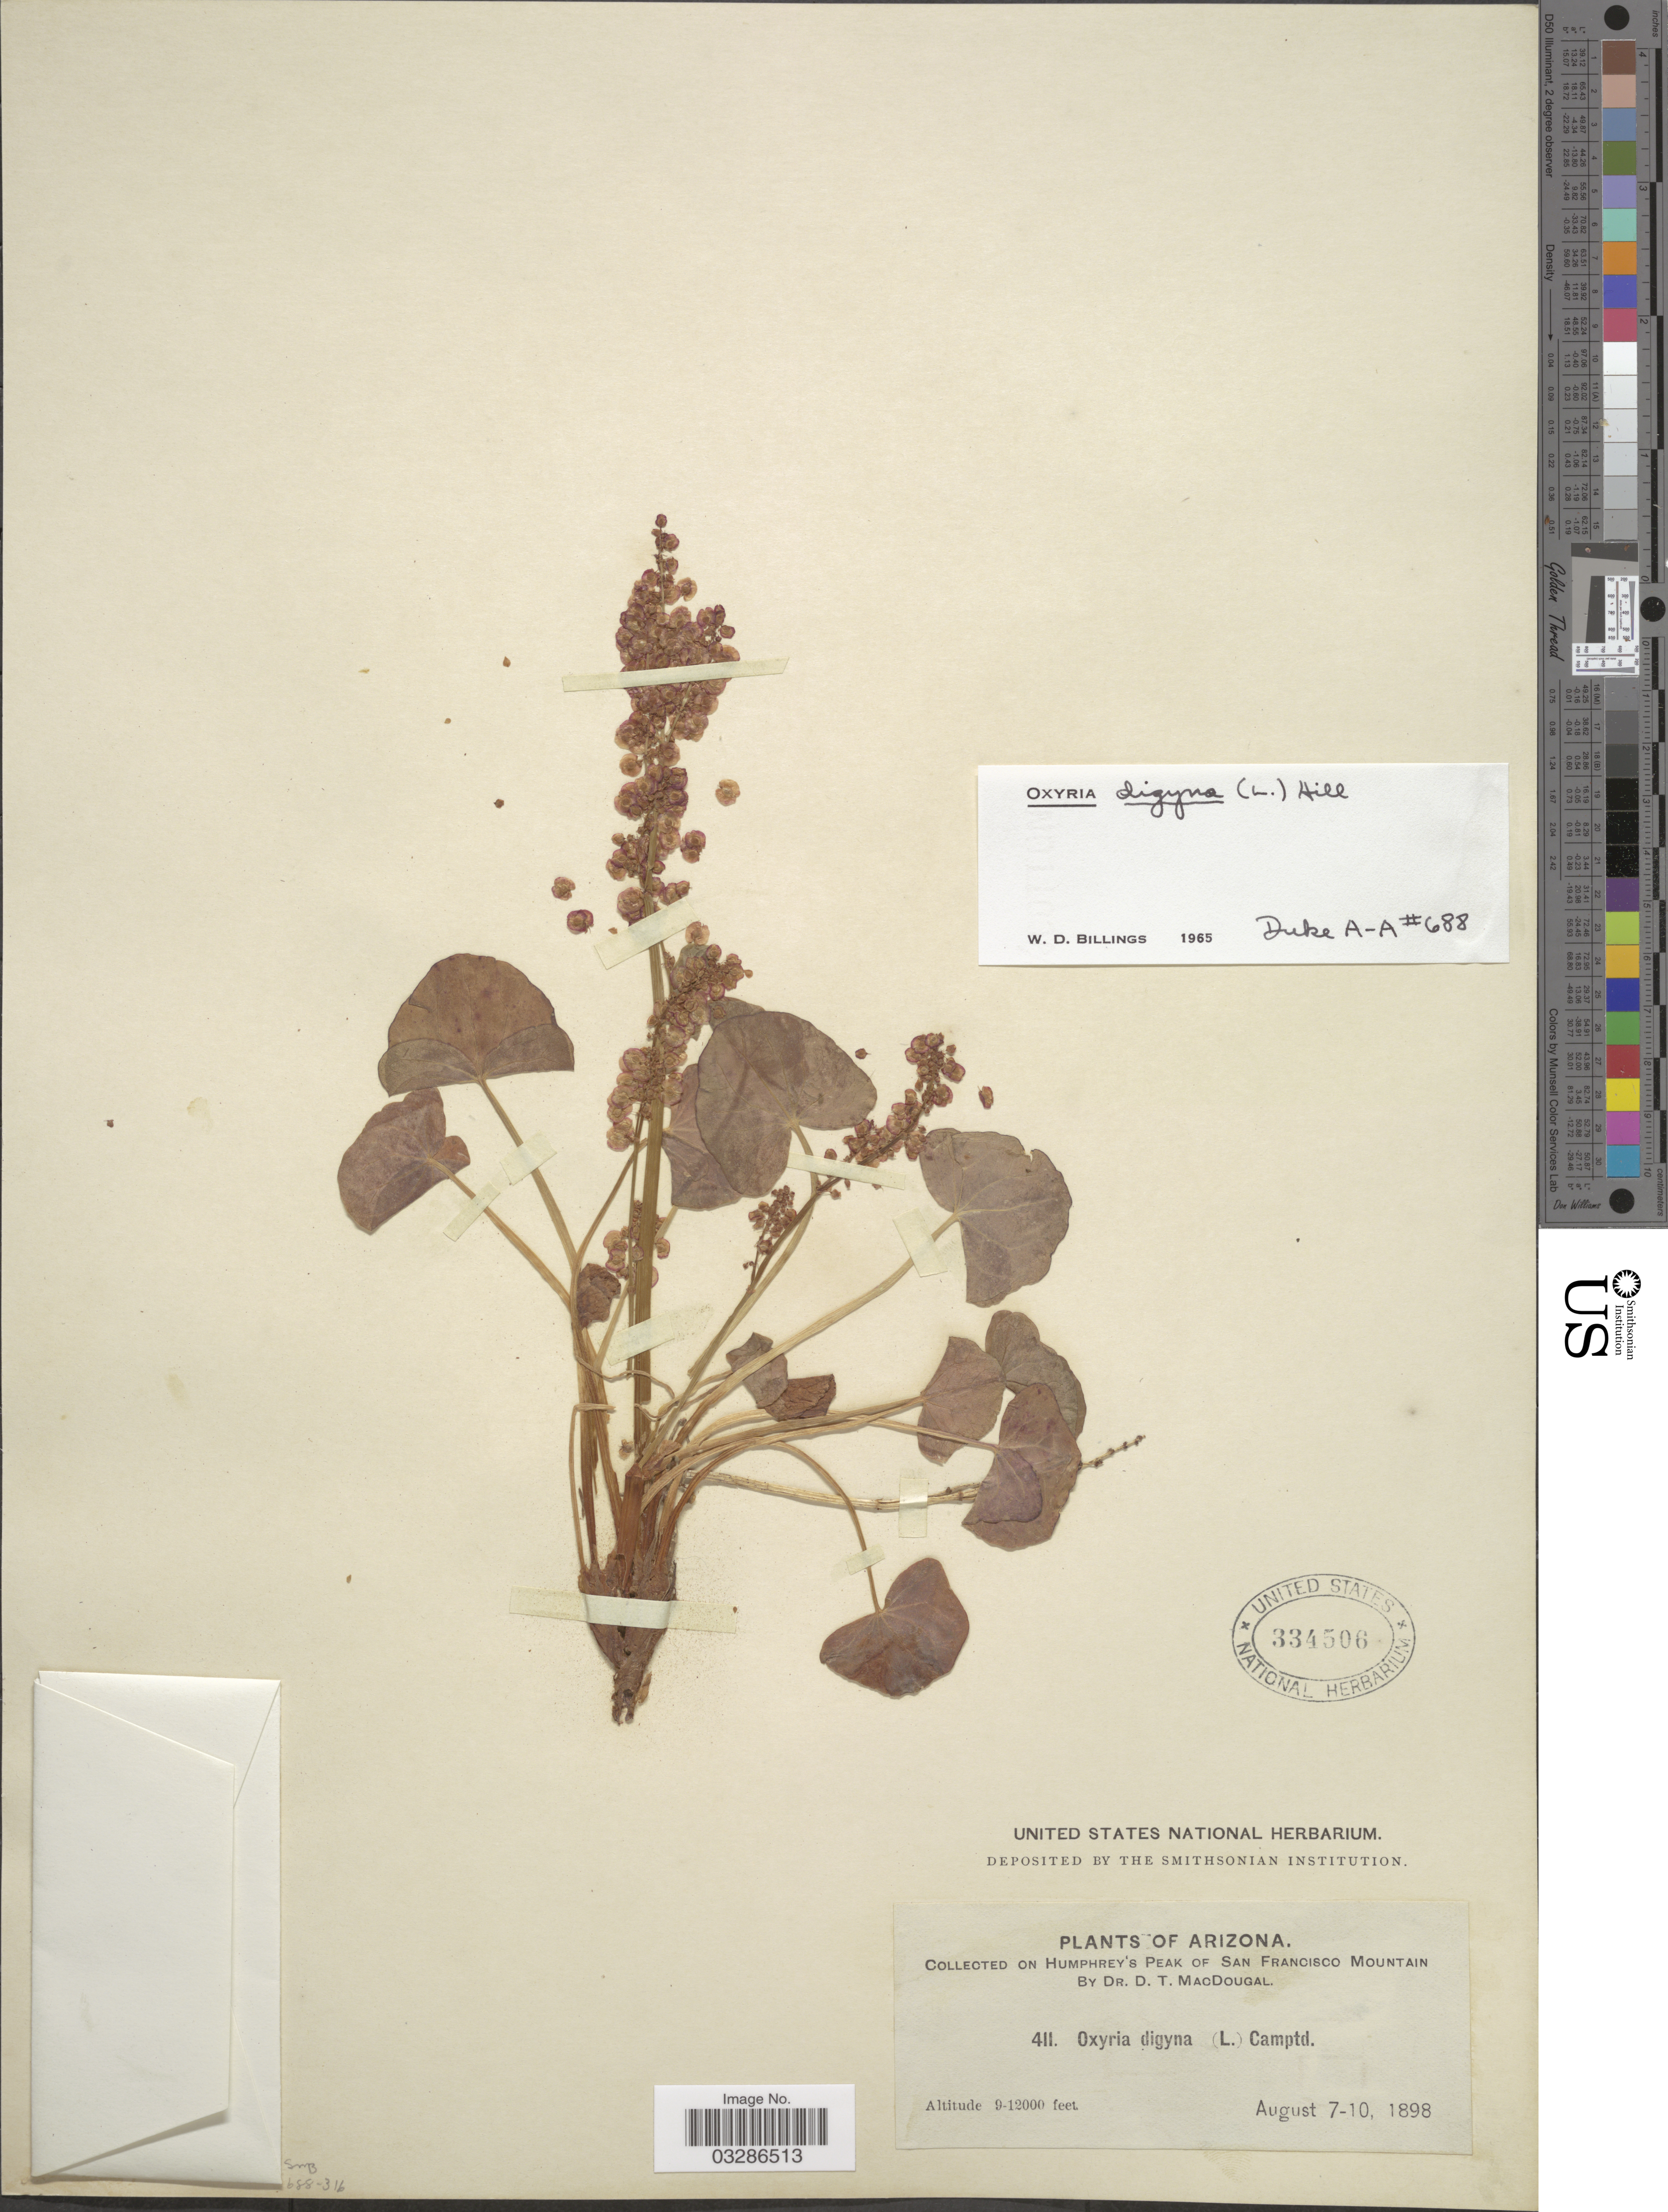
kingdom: Plantae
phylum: Tracheophyta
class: Magnoliopsida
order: Caryophyllales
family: Polygonaceae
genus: Oxyria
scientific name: Oxyria digyna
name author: (L.) Hill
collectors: D. T. MacDougal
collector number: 411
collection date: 1898-08-07/1898-08-10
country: United States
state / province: Arizona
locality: On Humphrey's Peak of San Francisco Mountain.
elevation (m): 2743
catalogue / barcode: US 334506